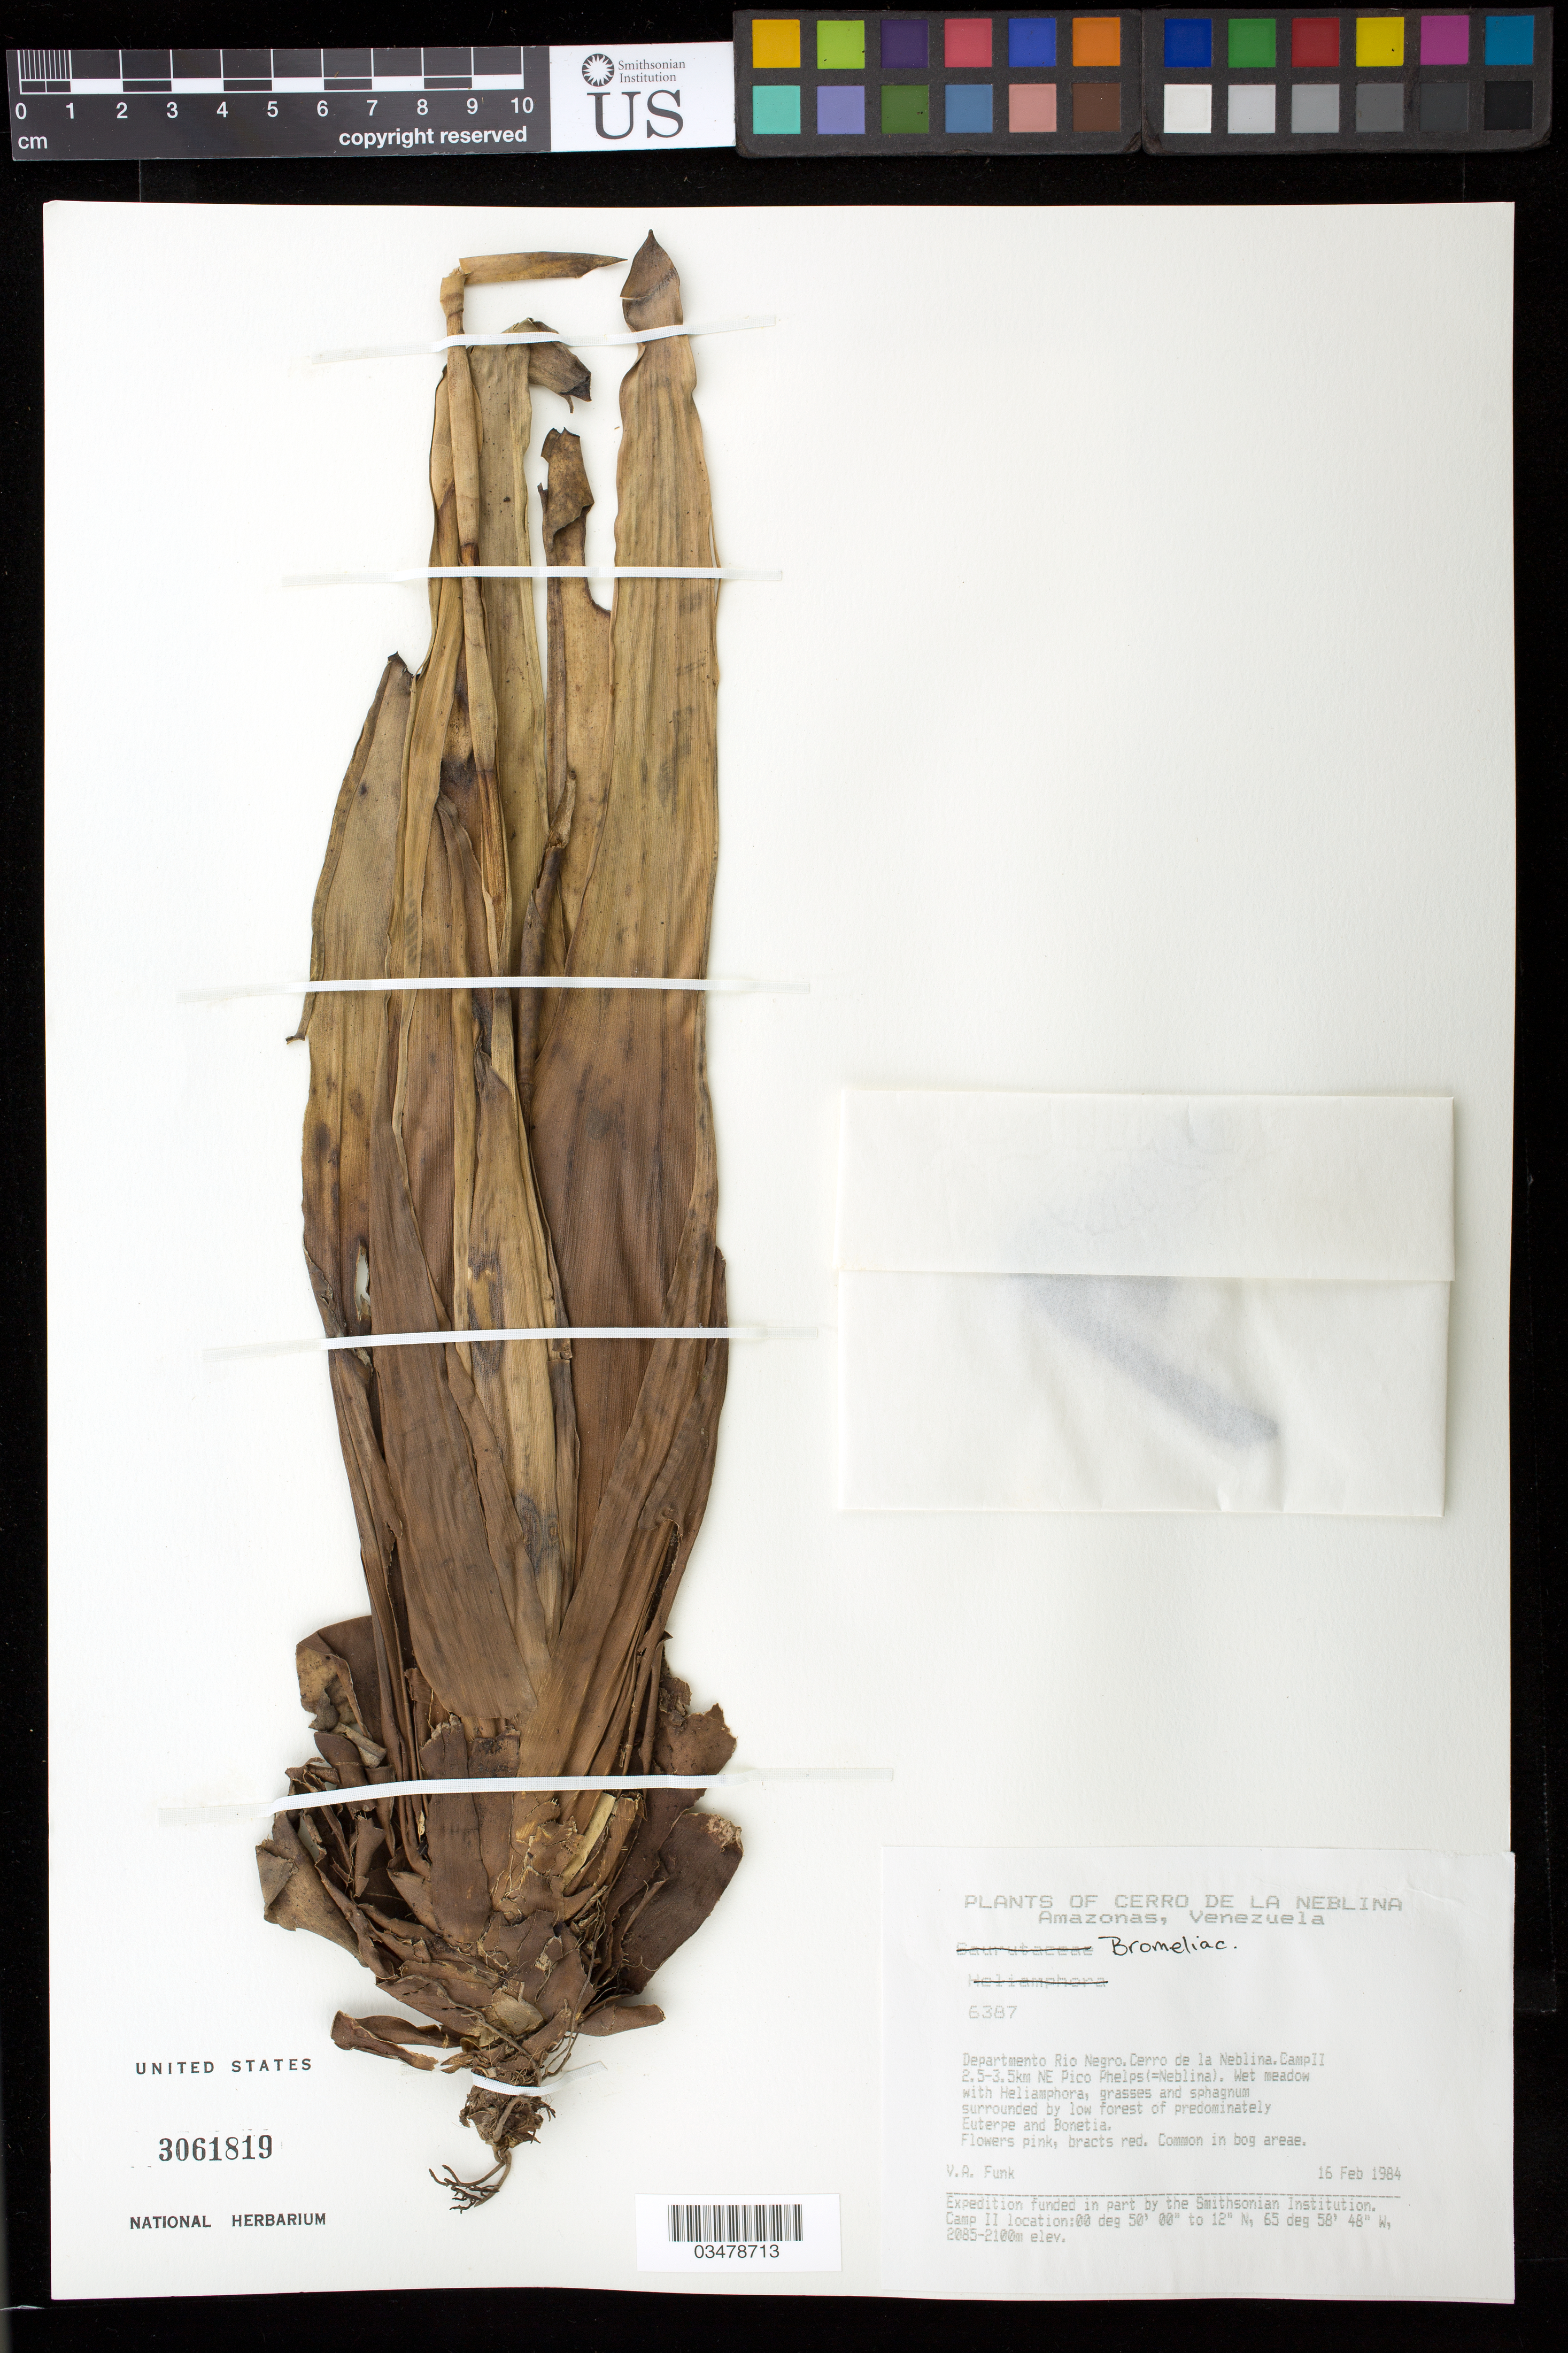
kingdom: Plantae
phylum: Tracheophyta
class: Liliopsida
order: Poales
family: Bromeliaceae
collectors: V. Funk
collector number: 6387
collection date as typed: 16-Feb-84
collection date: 1984-02-16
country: Venezuela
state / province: Amazonas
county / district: Río Negro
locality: Cerro de la Neblina, Camp II 2.5-3.5 km NE Pico Phelps (=Neblina)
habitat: Wet meadow with Heliamphora, grasses, and sphagnum surrounded by low forest of predominately Euterpe and Bonnetia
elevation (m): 2085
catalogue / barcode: US 3061819